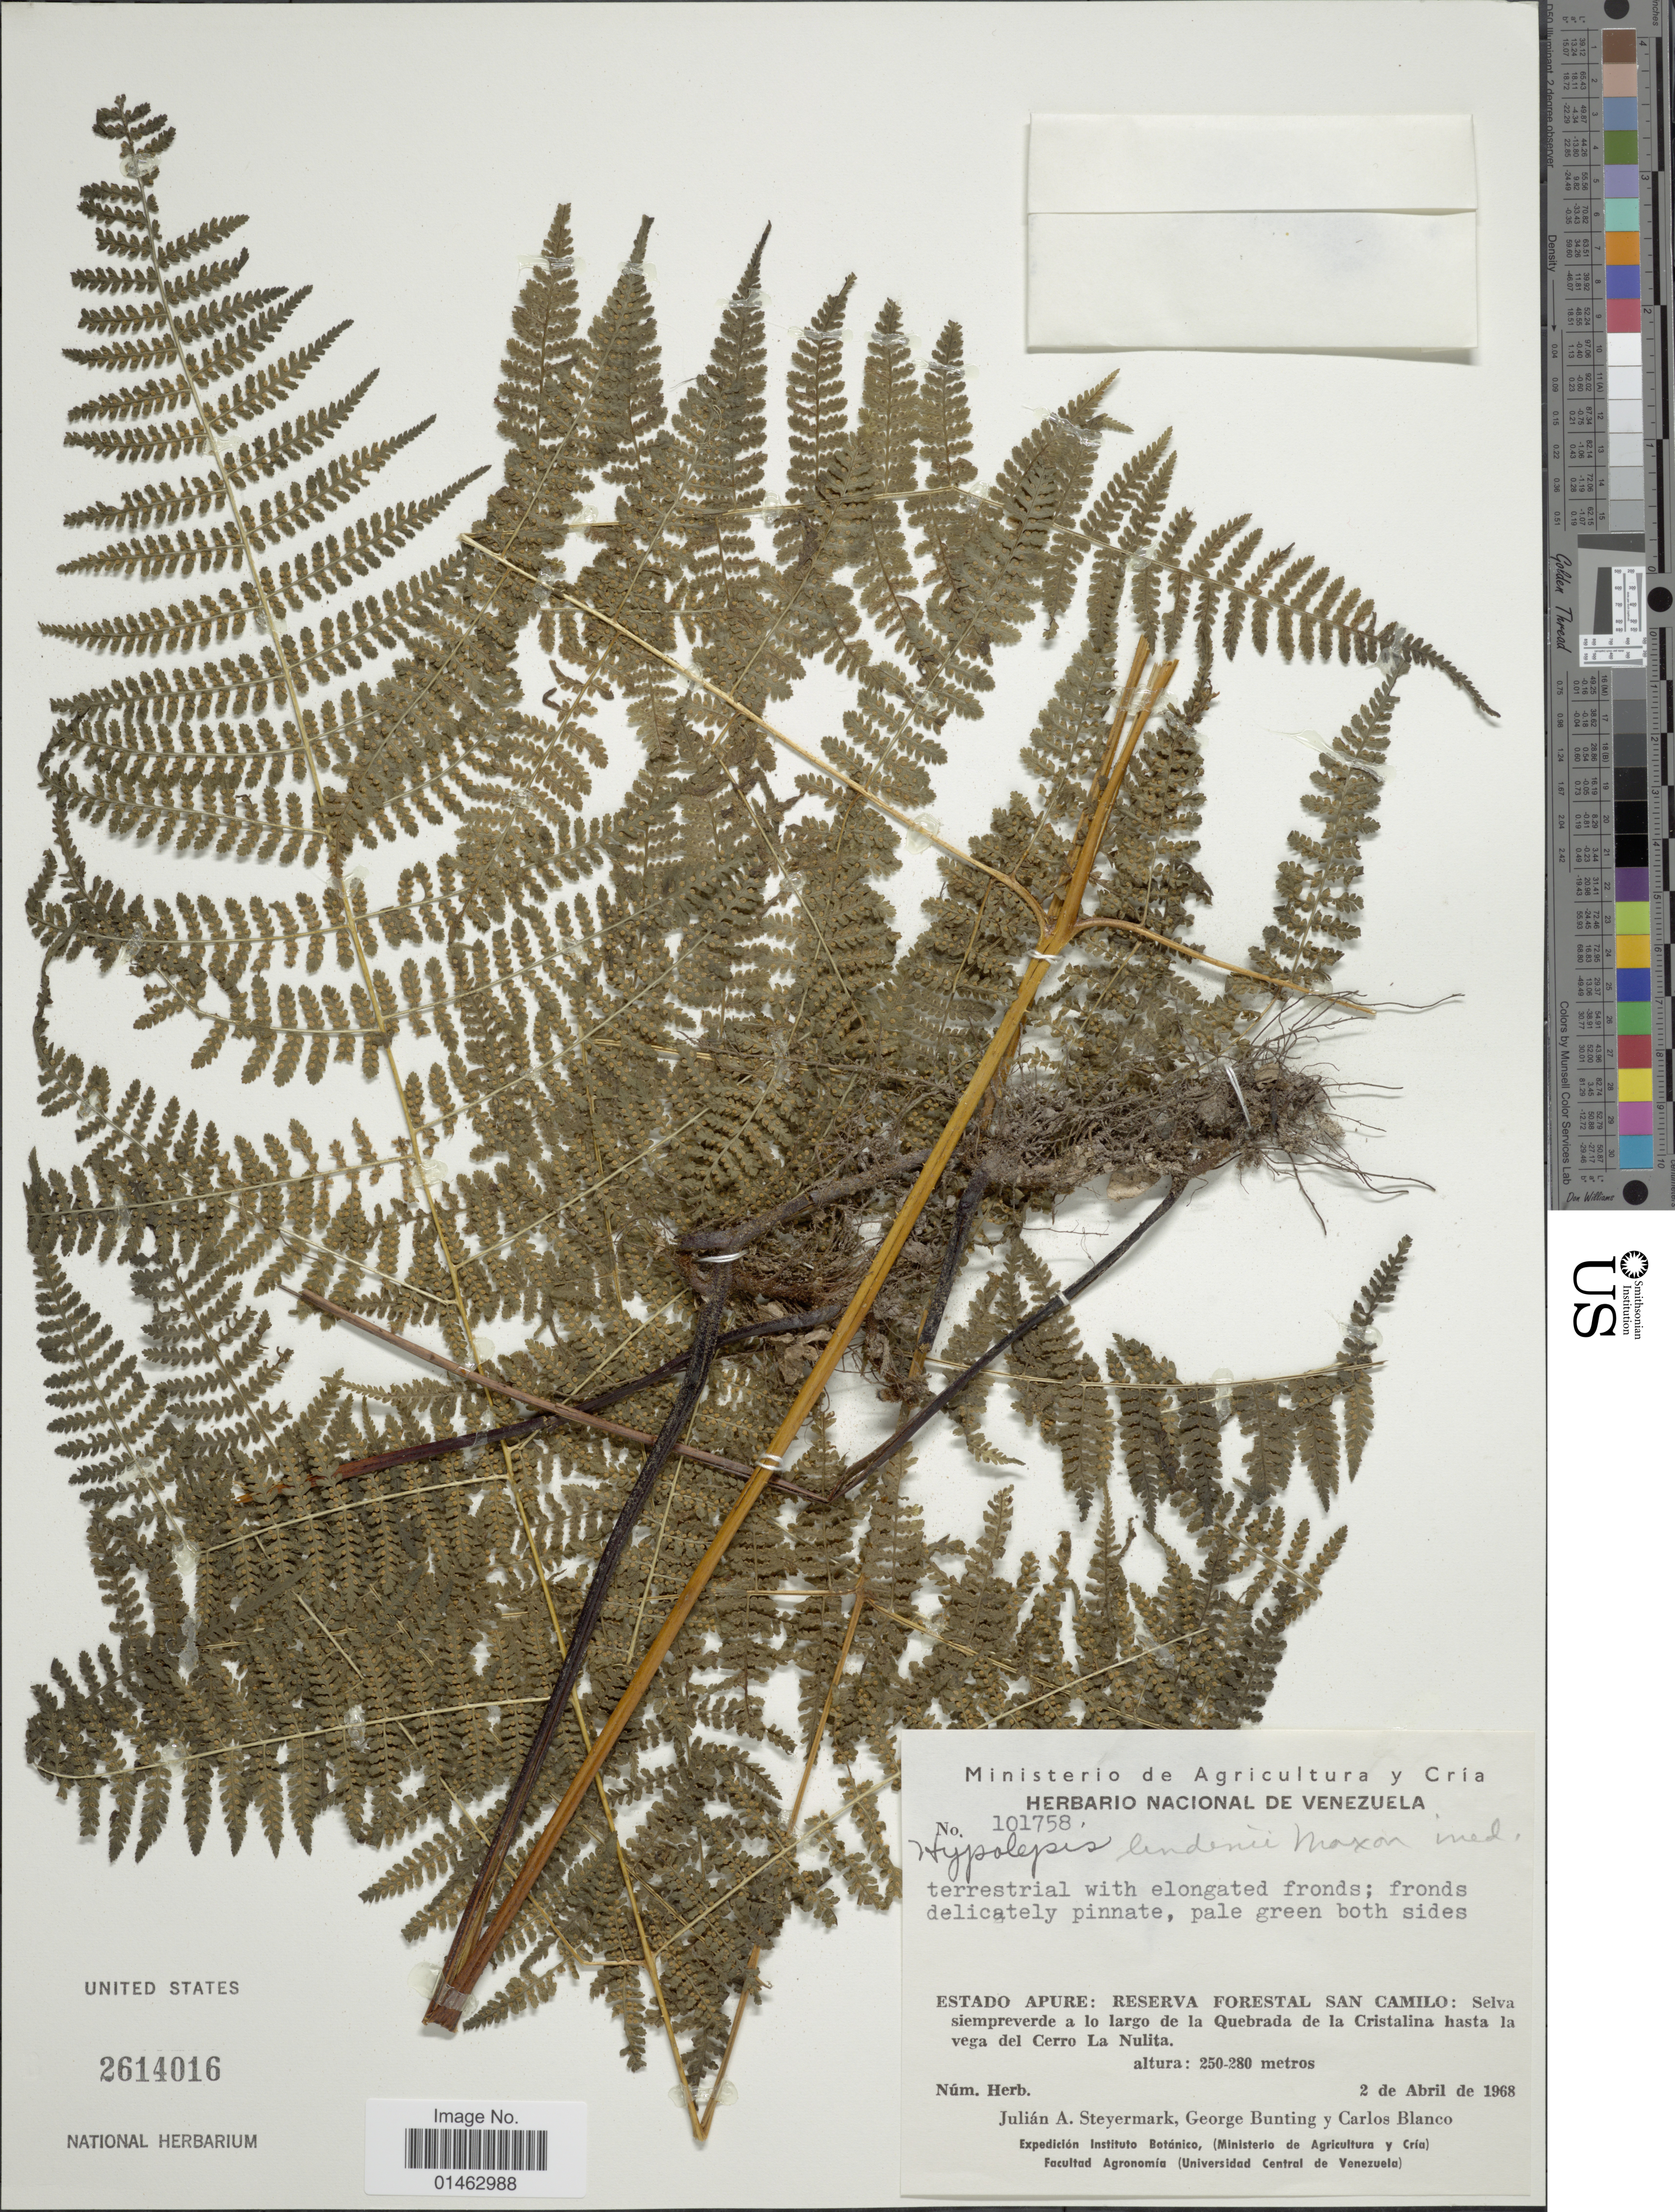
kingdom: Plantae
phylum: Tracheophyta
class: Polypodiopsida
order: Polypodiales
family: Dennstaedtiaceae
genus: Hypolepis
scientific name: Hypolepis lindenii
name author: Maxon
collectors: J. Steyermark, G. S. Bunting & C. Blanco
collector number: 101758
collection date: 1968-04-02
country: Venezuela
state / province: Apure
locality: Reserva Forestal San Camilo: Selva siempreverde a lo largo de la Quebrada de la Cristalina hasta la vega del Cerro La Nulita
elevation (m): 250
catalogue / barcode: US 2614016